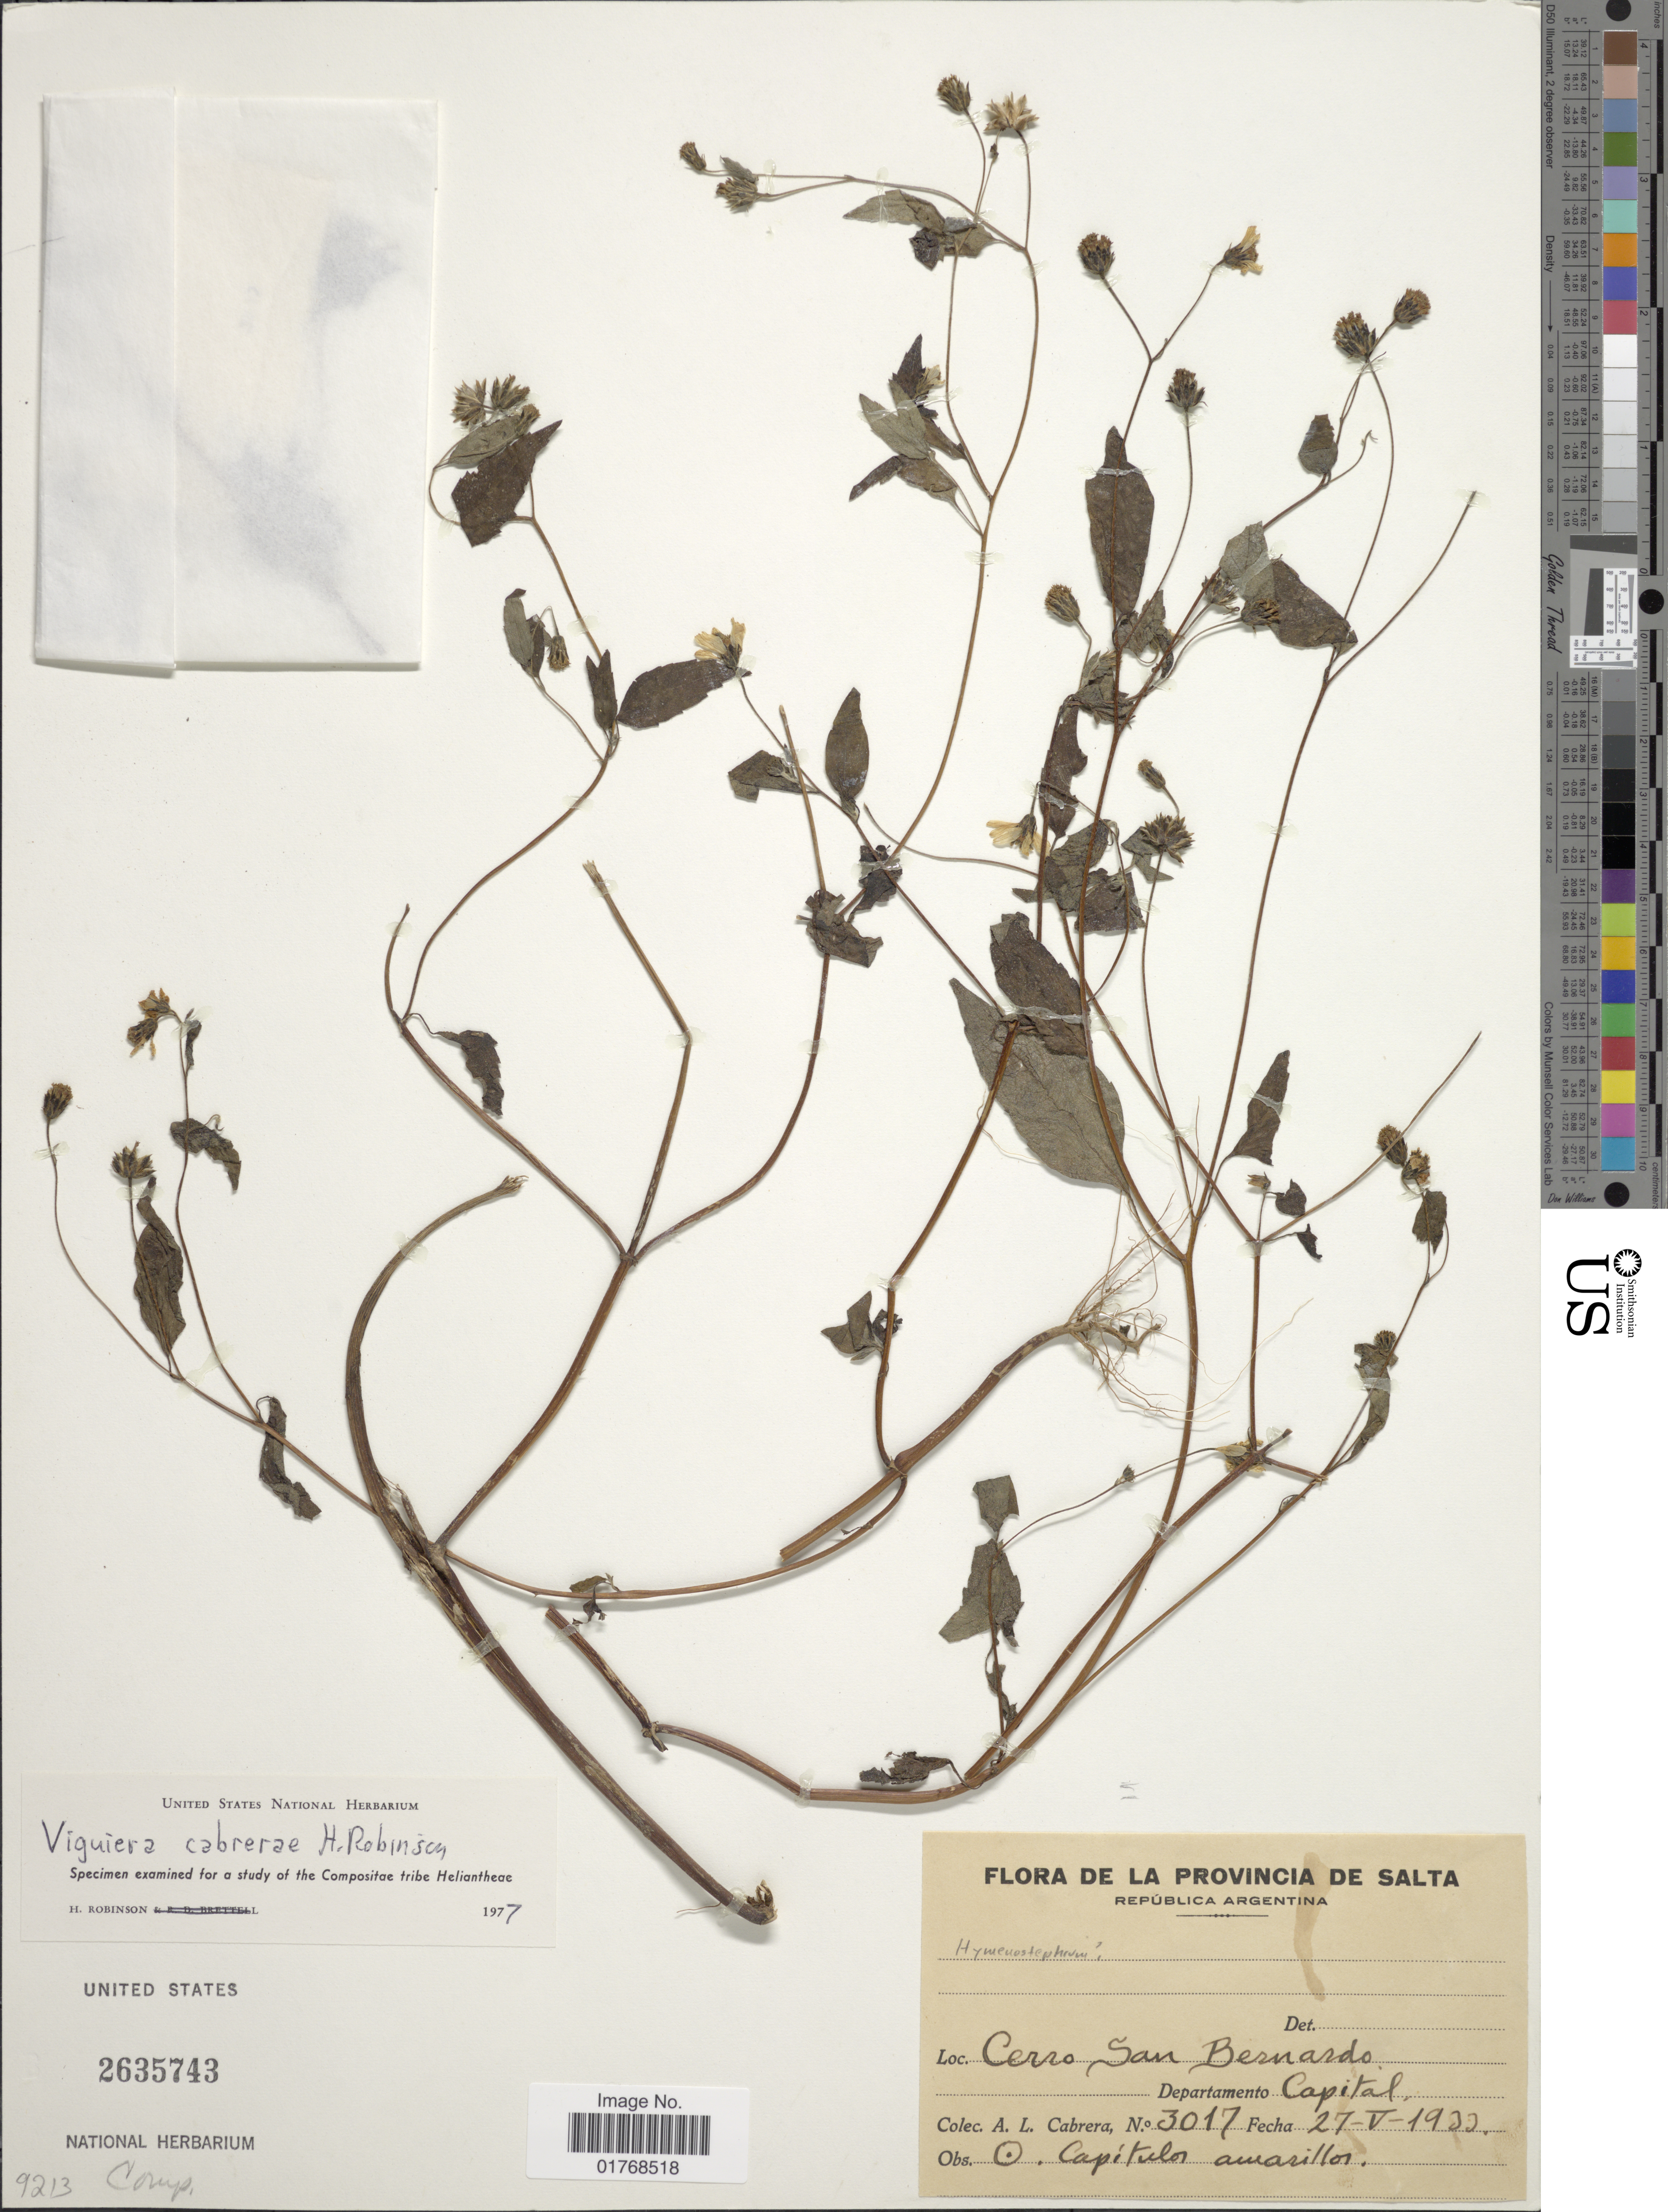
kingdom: Plantae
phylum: Tracheophyta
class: Magnoliopsida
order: Asterales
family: Asteraceae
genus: Viguiera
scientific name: Viguiera cabrerae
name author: H. Rob.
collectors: A. L. Cabrera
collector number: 3017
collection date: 1933-05-27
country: Argentina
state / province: Salta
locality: Provincia de Salta. República Argentina. Cerro San Bernardo. Departamento Capital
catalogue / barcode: US 2635743